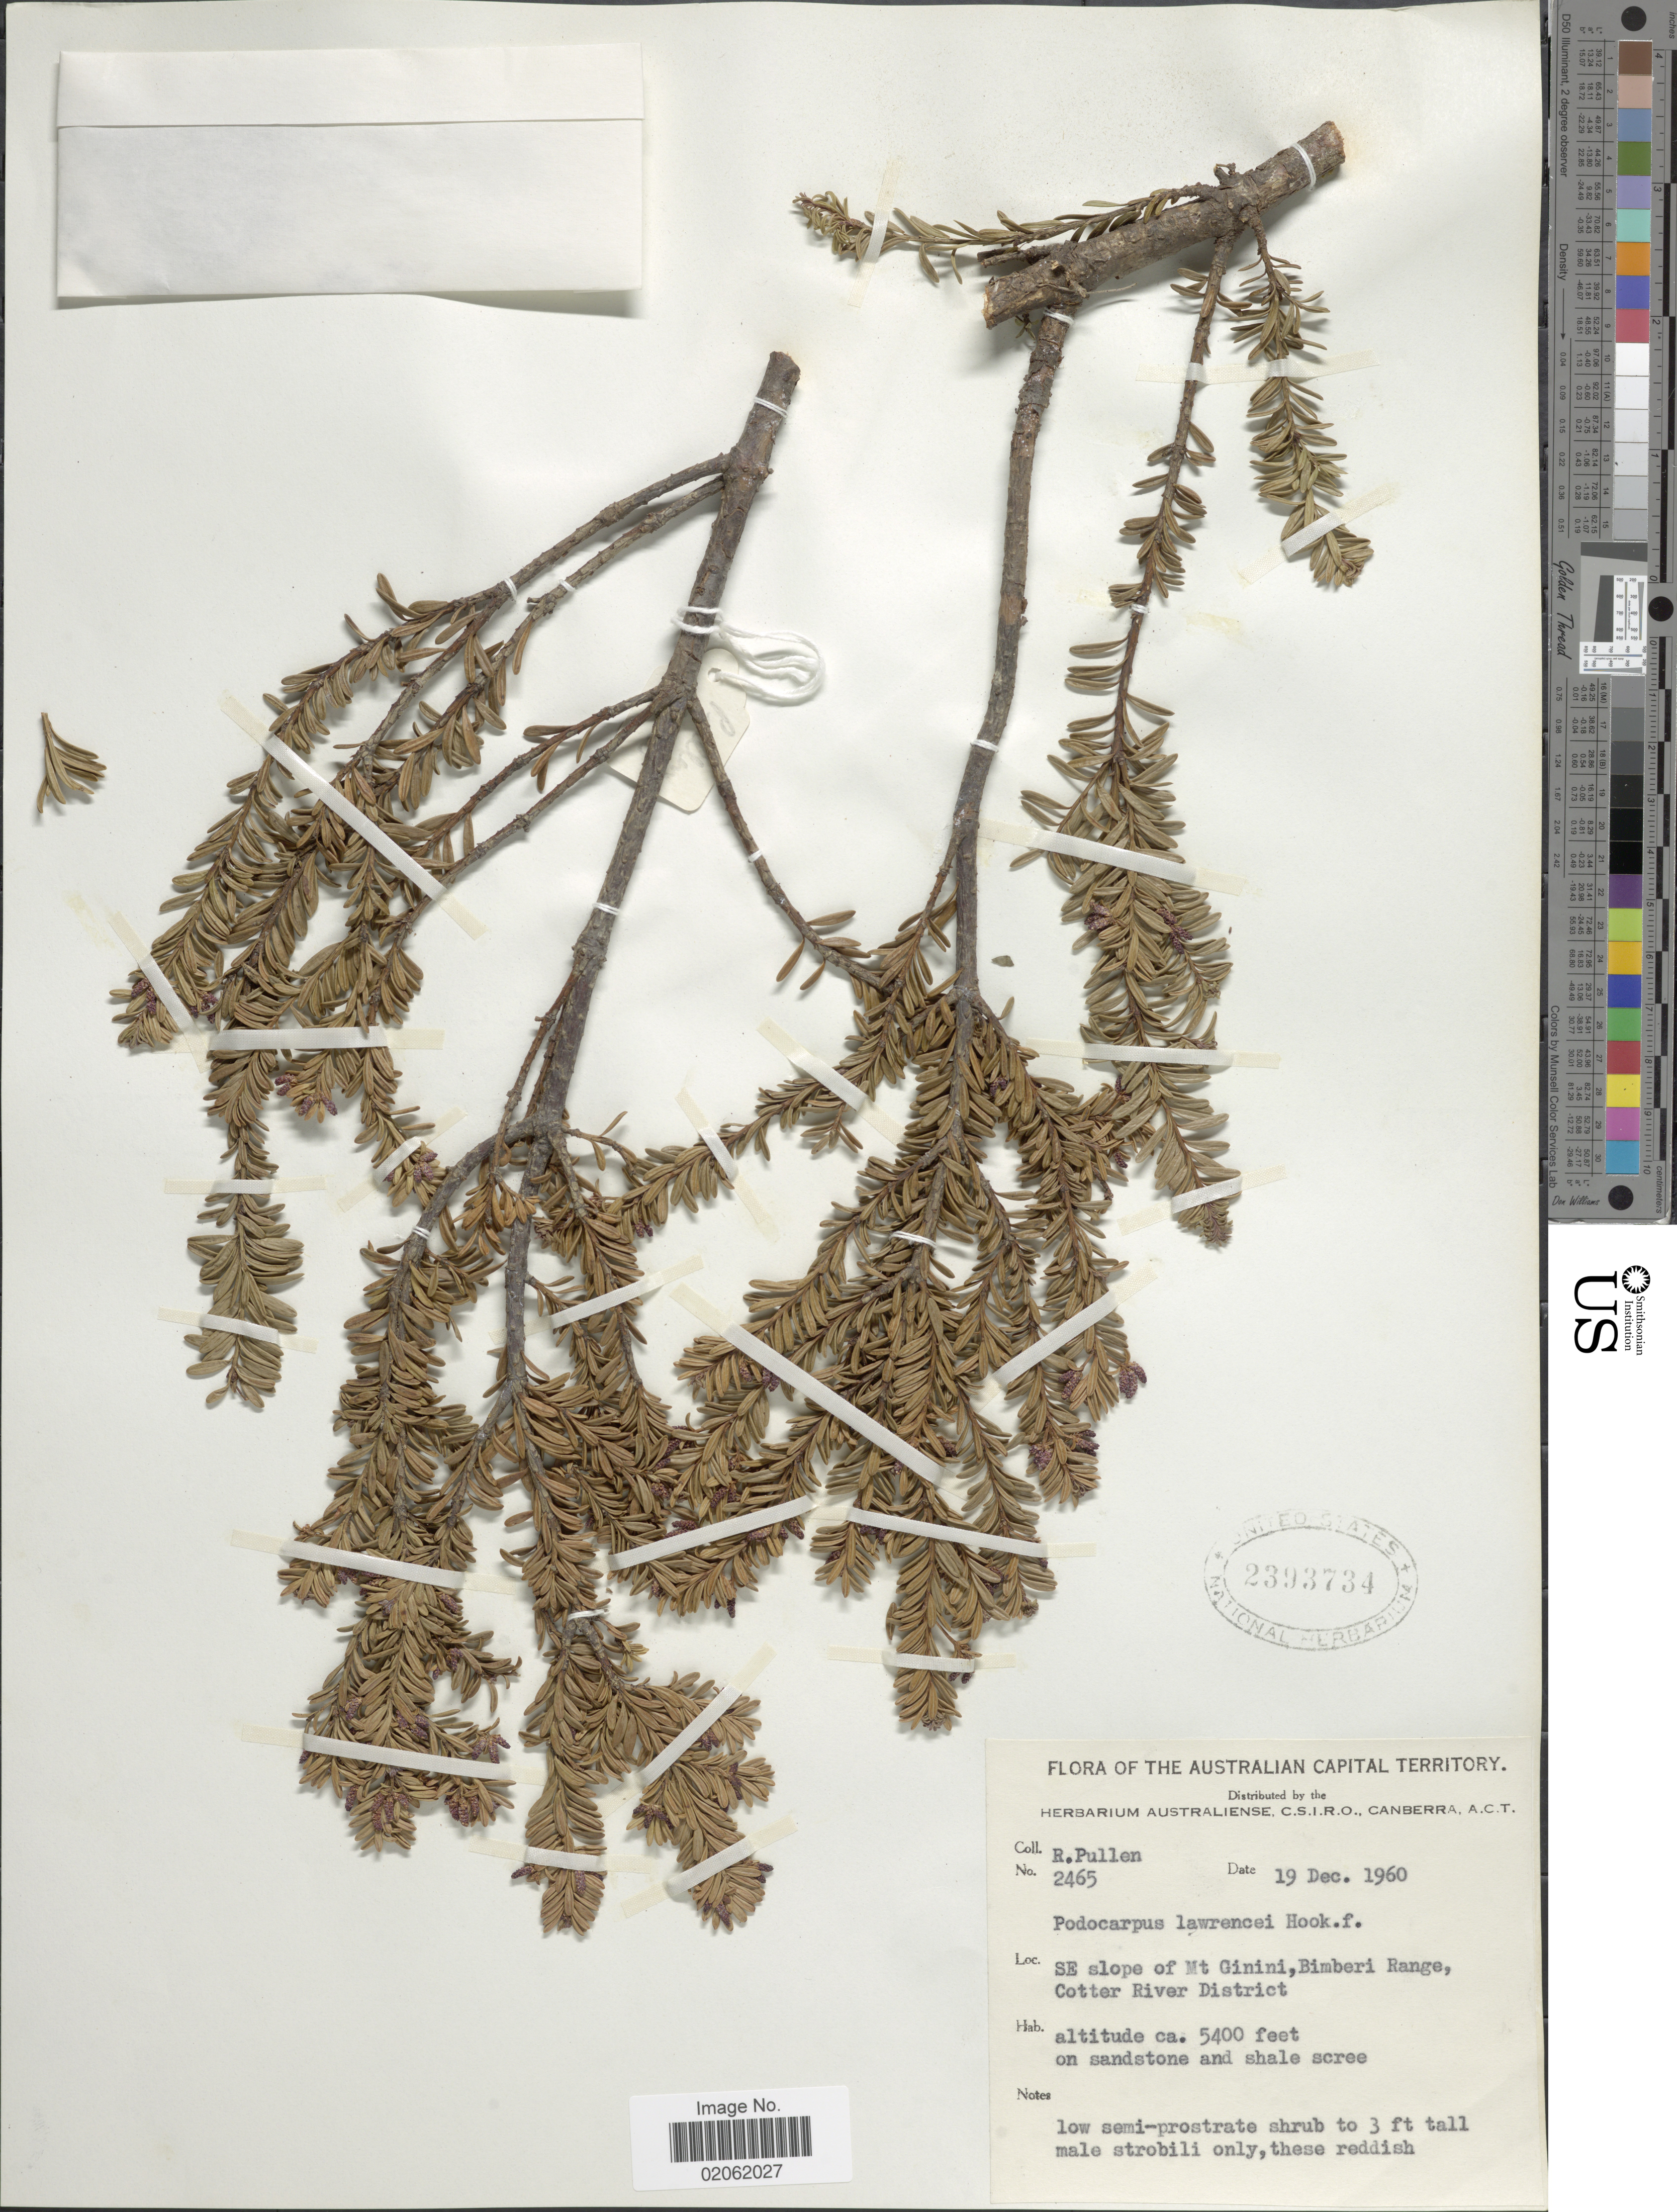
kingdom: Plantae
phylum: Tracheophyta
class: Pinopsida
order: Pinales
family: Podocarpaceae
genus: Podocarpus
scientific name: Podocarpus alpinus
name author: R. Br. ex Hook. f.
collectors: R. Pullen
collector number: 2465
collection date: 1960-12-19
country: Australia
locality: The Australian Capital Territory, SE slope of Mt Ginini, Bimberi Range, Cotter River District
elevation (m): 1646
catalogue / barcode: US 2393734